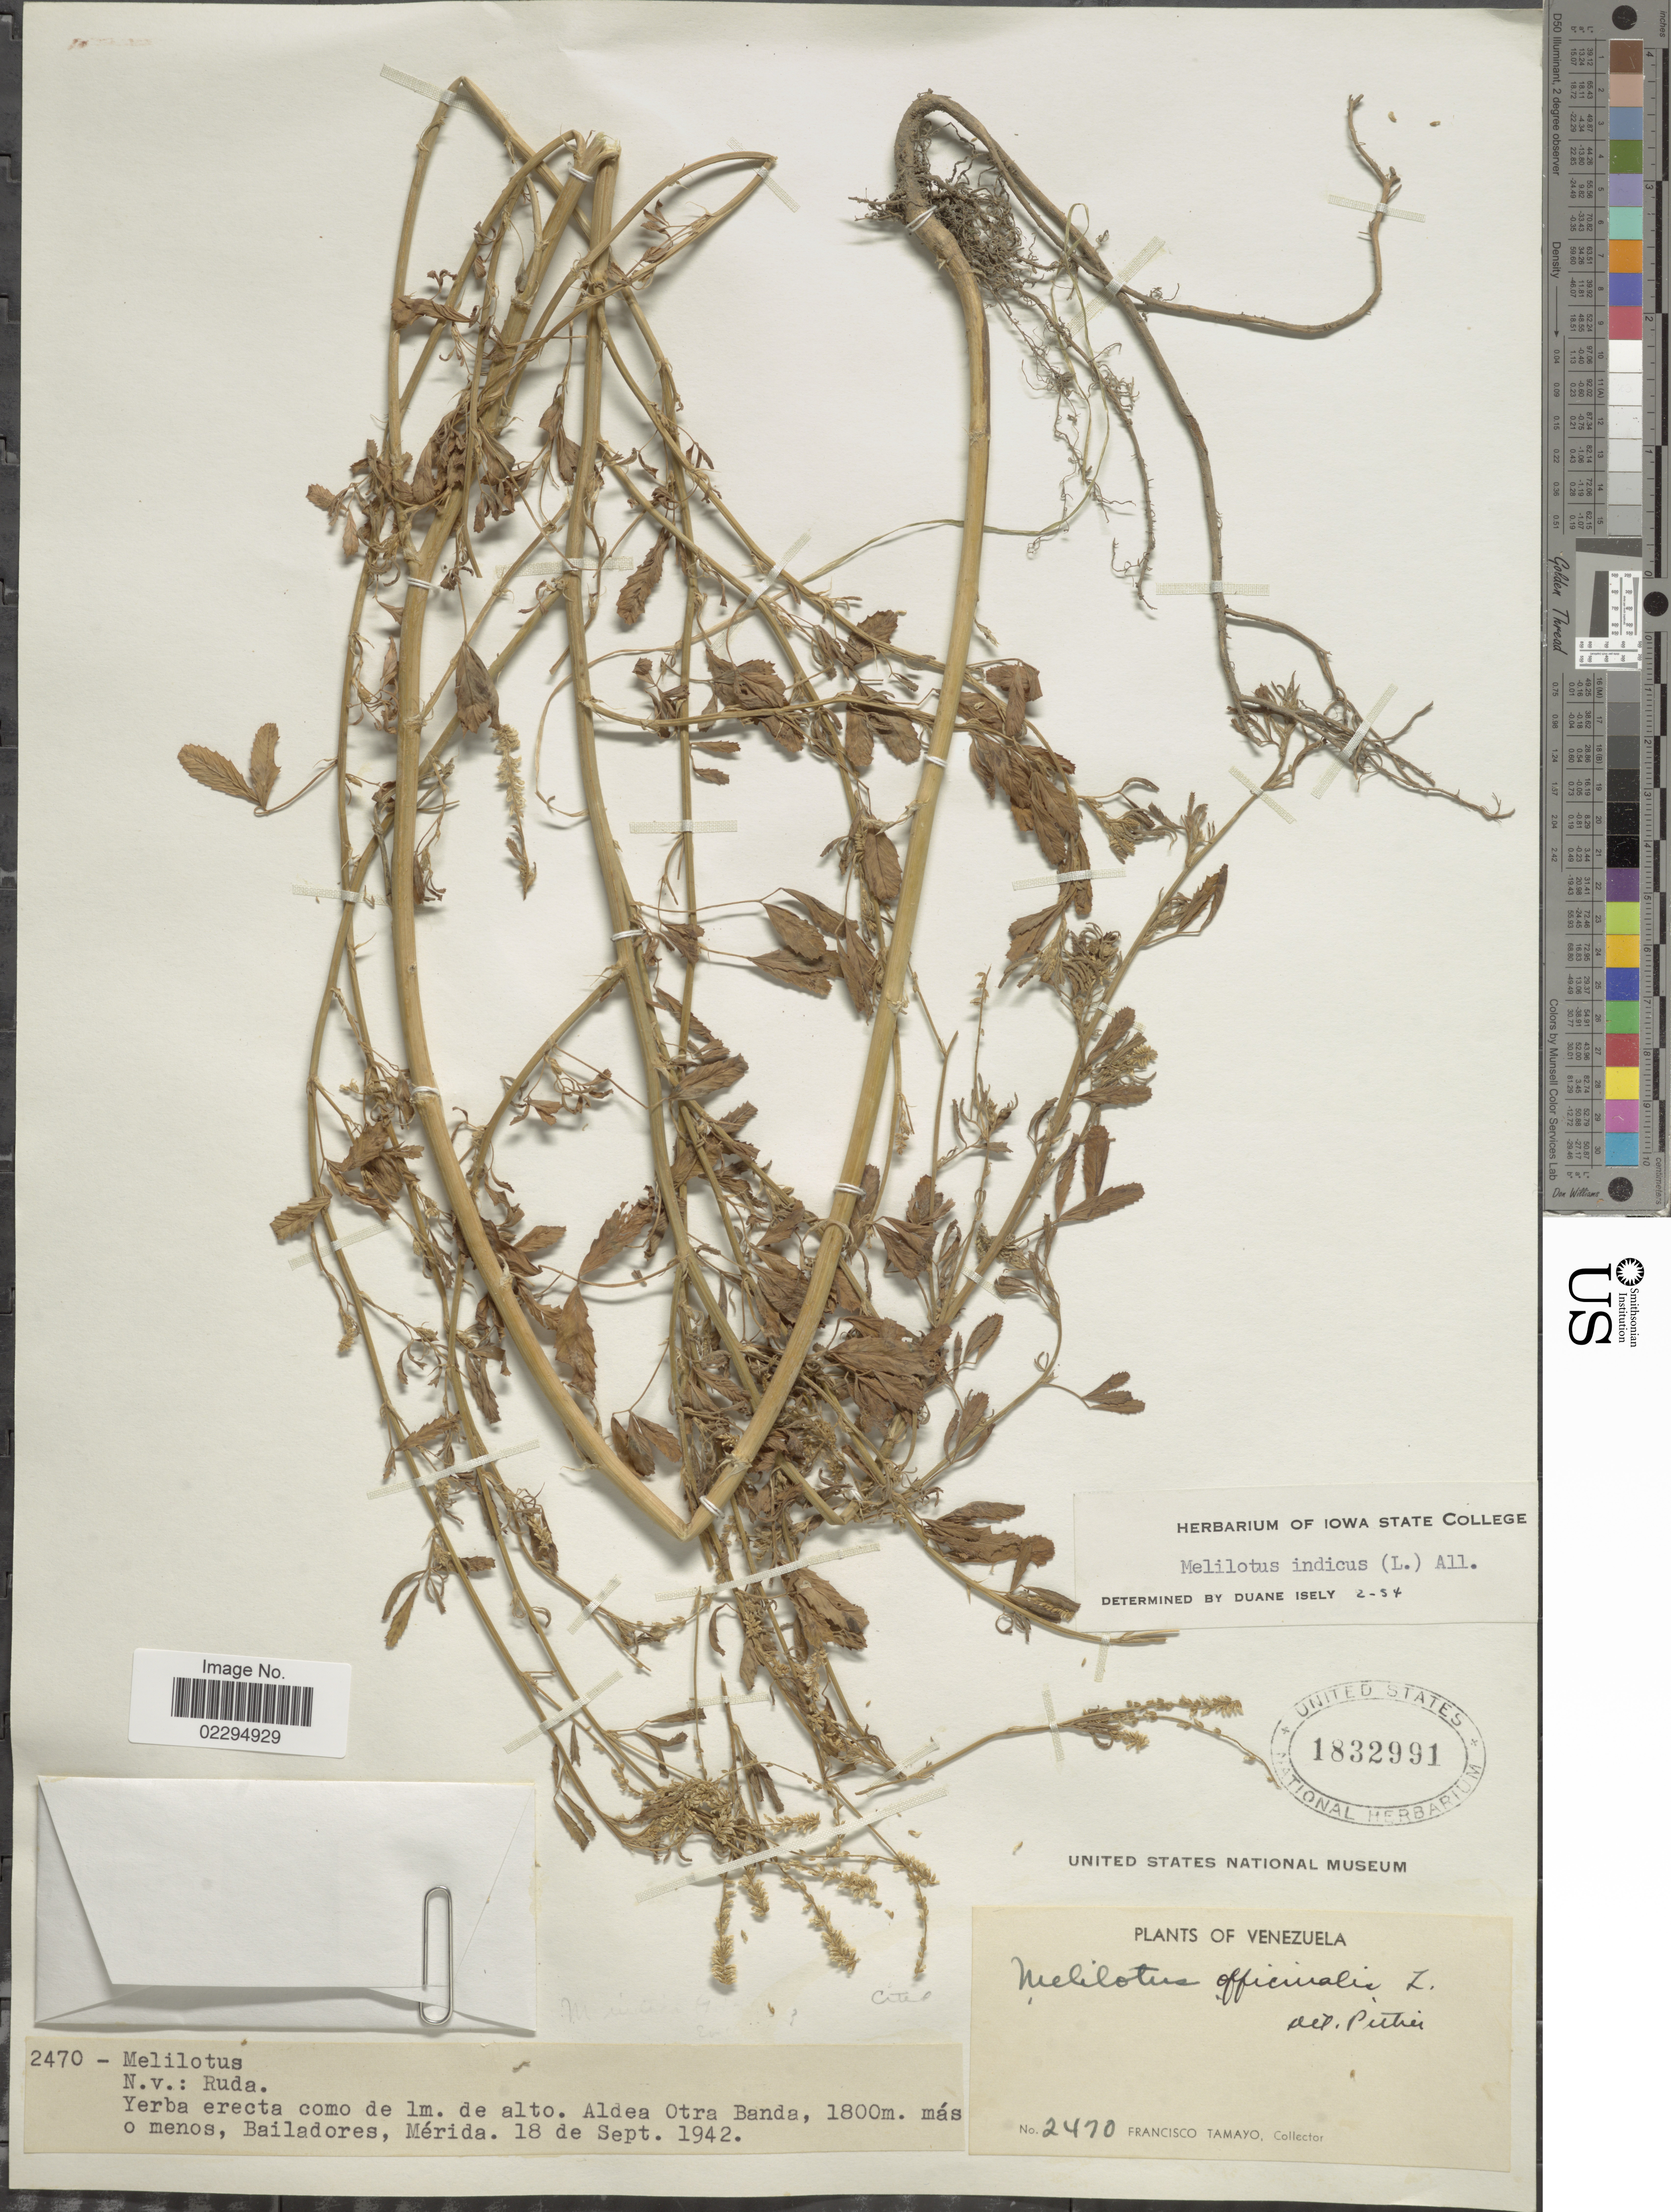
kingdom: Plantae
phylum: Tracheophyta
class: Magnoliopsida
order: Fabales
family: Fabaceae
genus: Melilotus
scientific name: Melilotus indicus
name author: (L.) All.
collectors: F. Tamayo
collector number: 2470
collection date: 1942-09-18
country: Venezuela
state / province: Mérida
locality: Aldea Otra Banda. más o menos, Bailaderos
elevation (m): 1800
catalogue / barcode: US 1832991